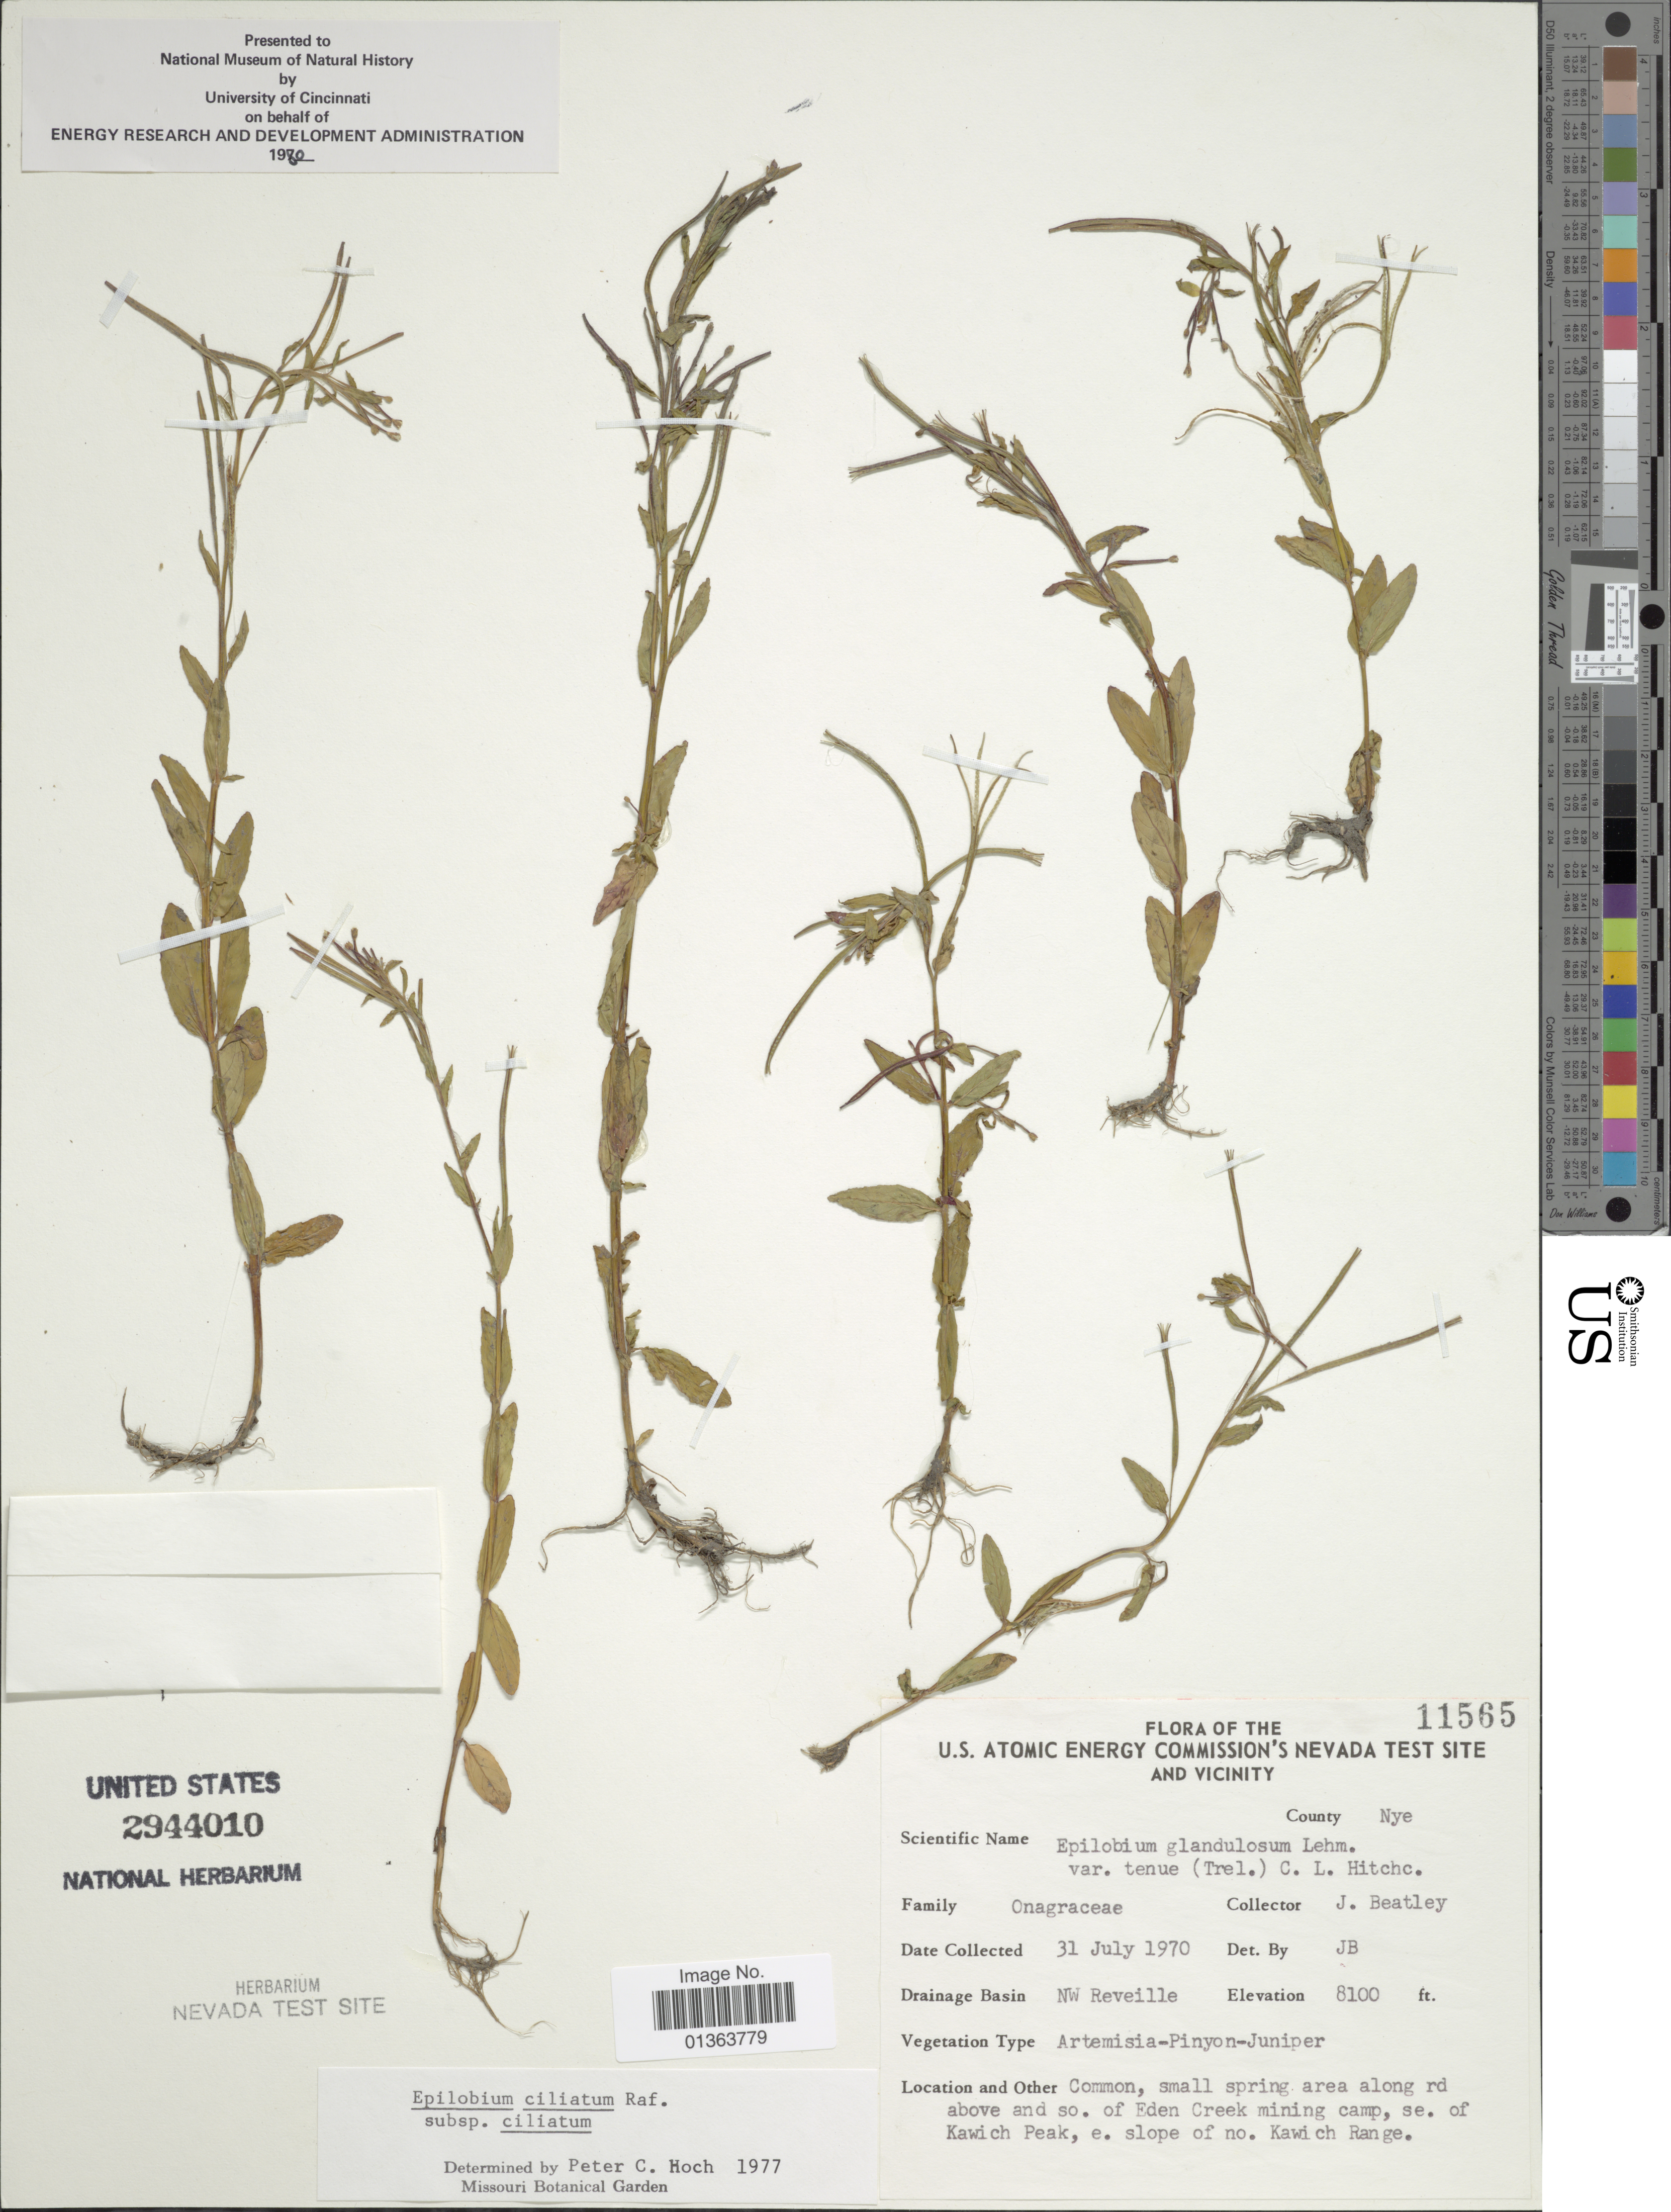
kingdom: Plantae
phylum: Tracheophyta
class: Magnoliopsida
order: Myrtales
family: Onagraceae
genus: Epilobium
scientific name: Epilobium ciliatum subsp. ciliatum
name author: Raf.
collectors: J. C. Beatley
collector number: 11565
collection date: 1970-07-31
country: United States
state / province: Nevada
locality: U.S. atomic energy commission's Nevada test site and vicinity. County Nye. Drainage Basin NW Reveille. small spring area along rd above and so. of Eden Creek mining camp, se. of Kawich Peak, e. slope of no. Kawich Range.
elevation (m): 2469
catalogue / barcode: US 2944010